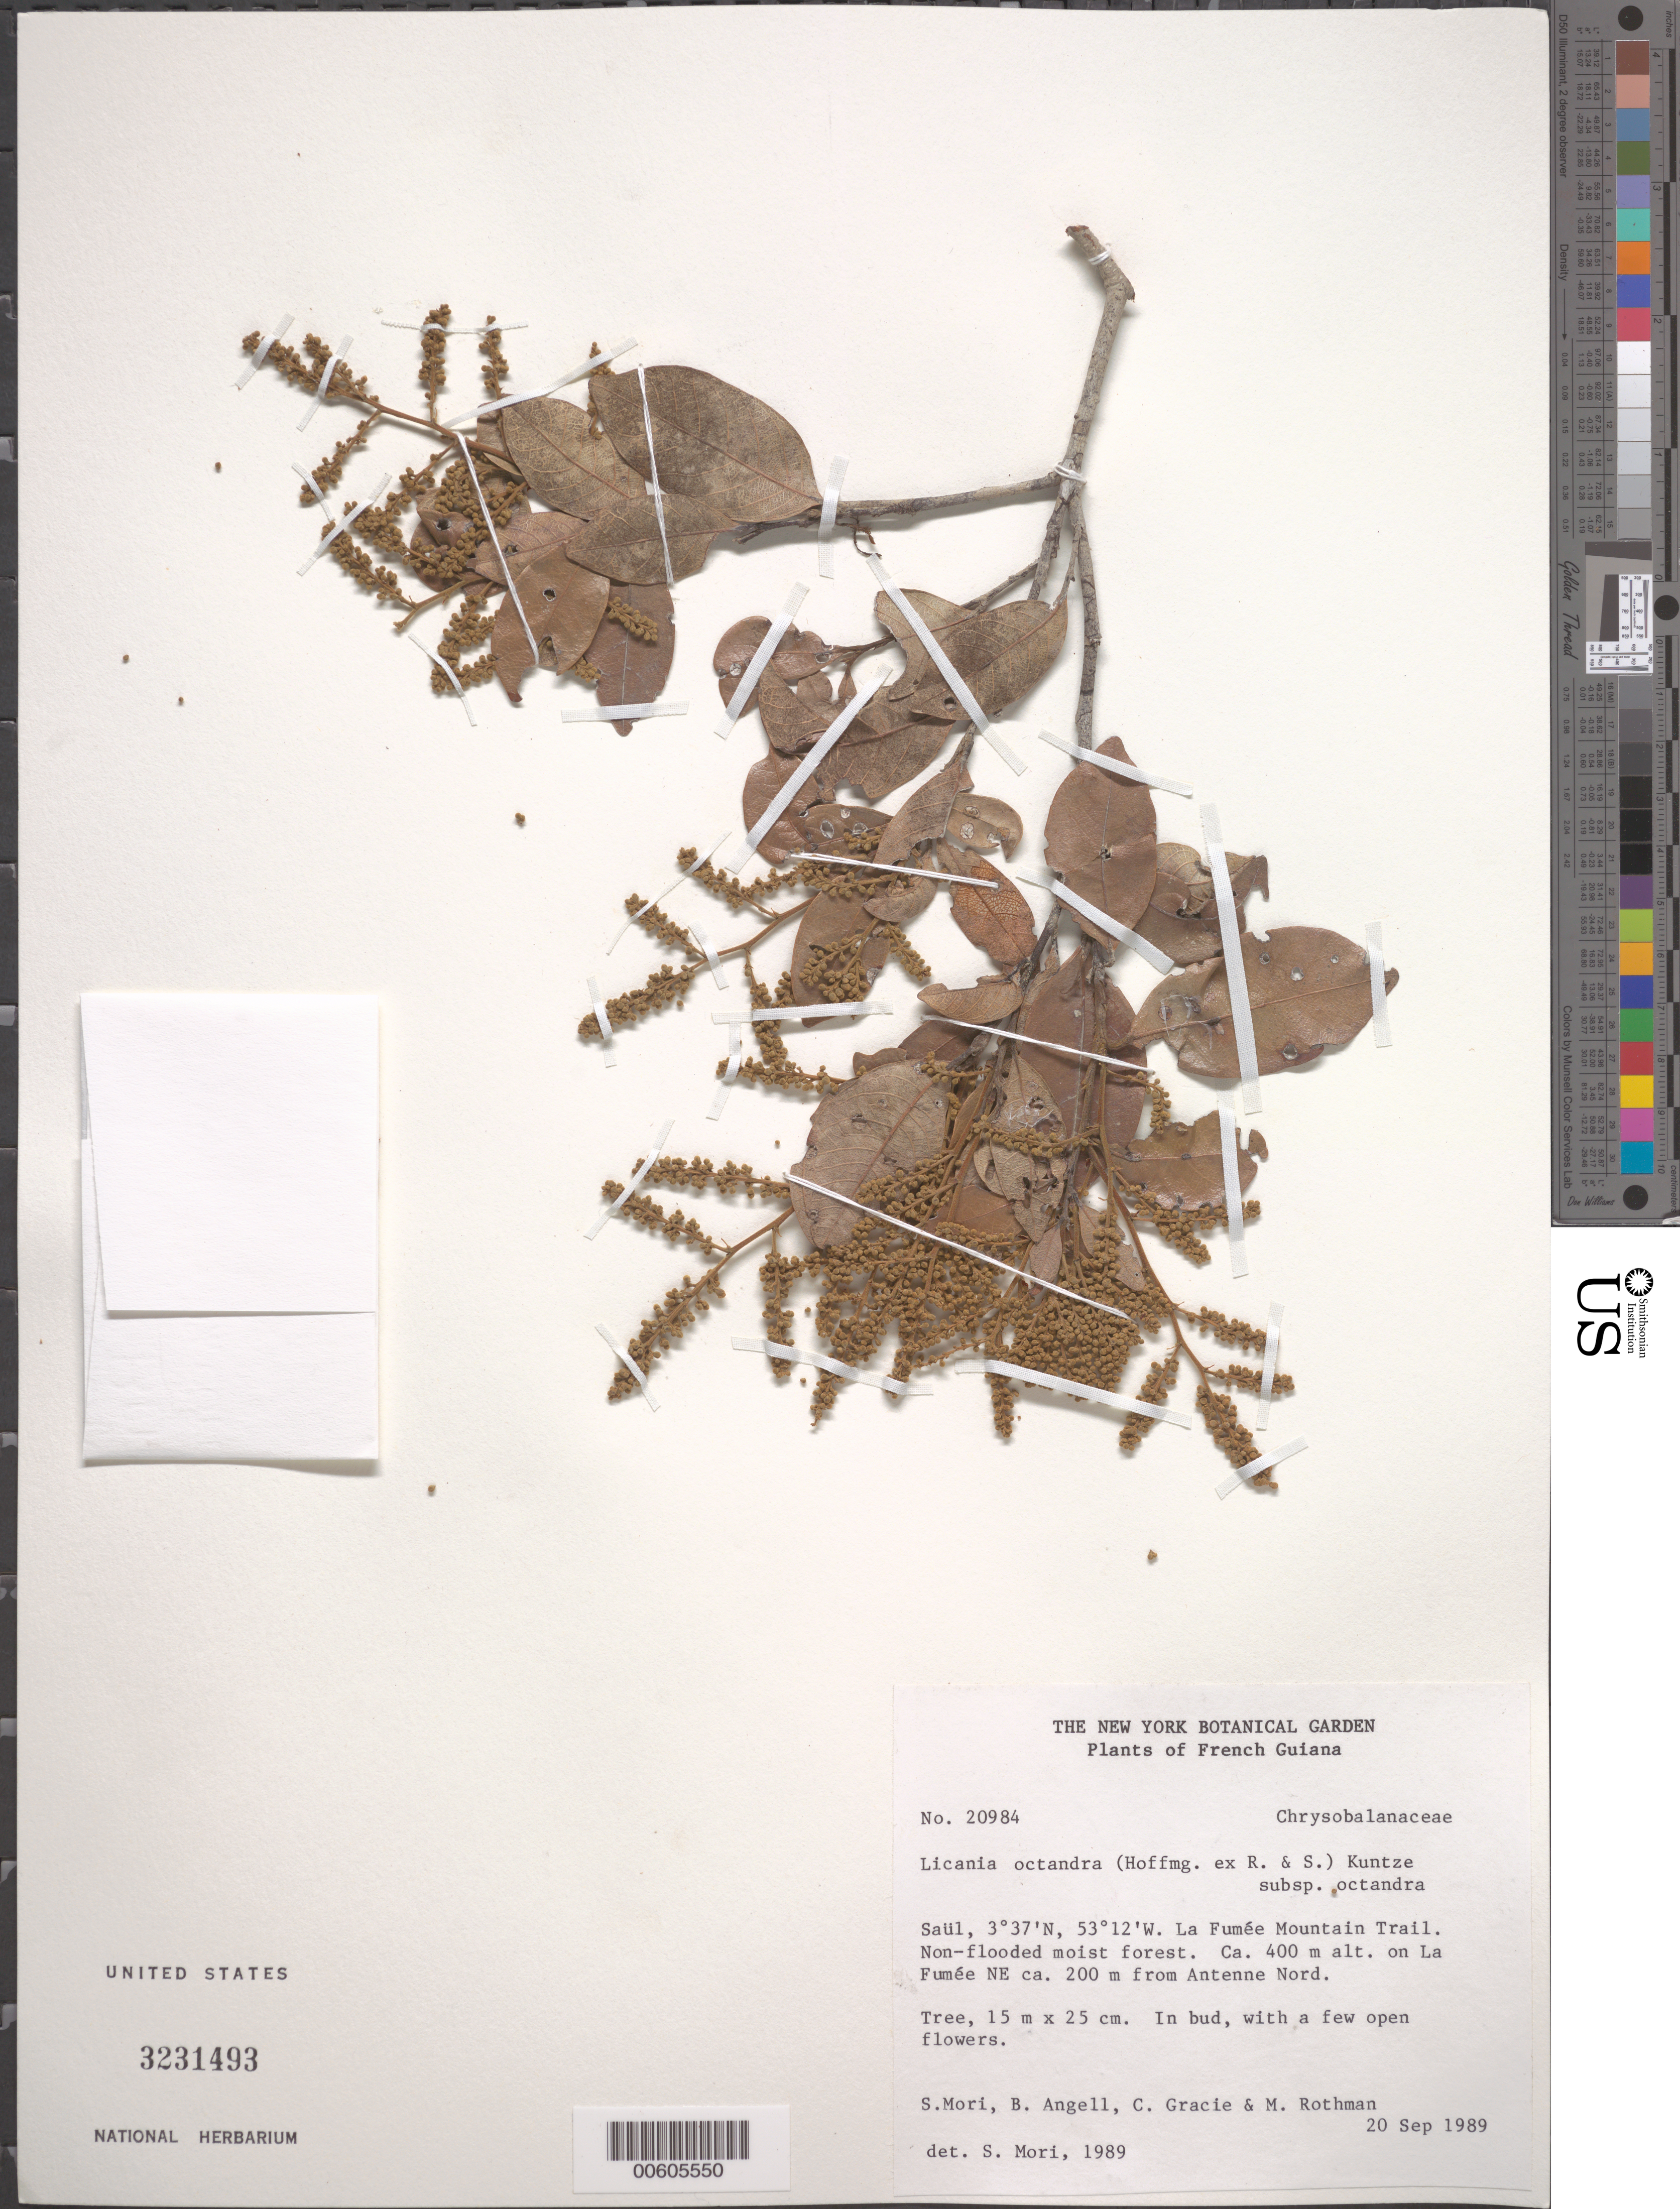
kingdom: Plantae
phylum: Tracheophyta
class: Magnoliopsida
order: Malpighiales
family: Chrysobalanaceae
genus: Leptobalanus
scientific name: Leptobalanus octandrus subsp. octandrus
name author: (Hoffmanns. ex Schult.) Sothers & Prance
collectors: S. Mori, Bobbi Angell, C. A. Gracie & M. Rothman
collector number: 20984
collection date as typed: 20-Sep-89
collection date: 1989-09-20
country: French Guiana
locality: Saül, La Fumée Mountain Trail, on La Fumeé NE ca. 200m from Antenne Nord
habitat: Non-flooded moist forest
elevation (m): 400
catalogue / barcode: US 3231493